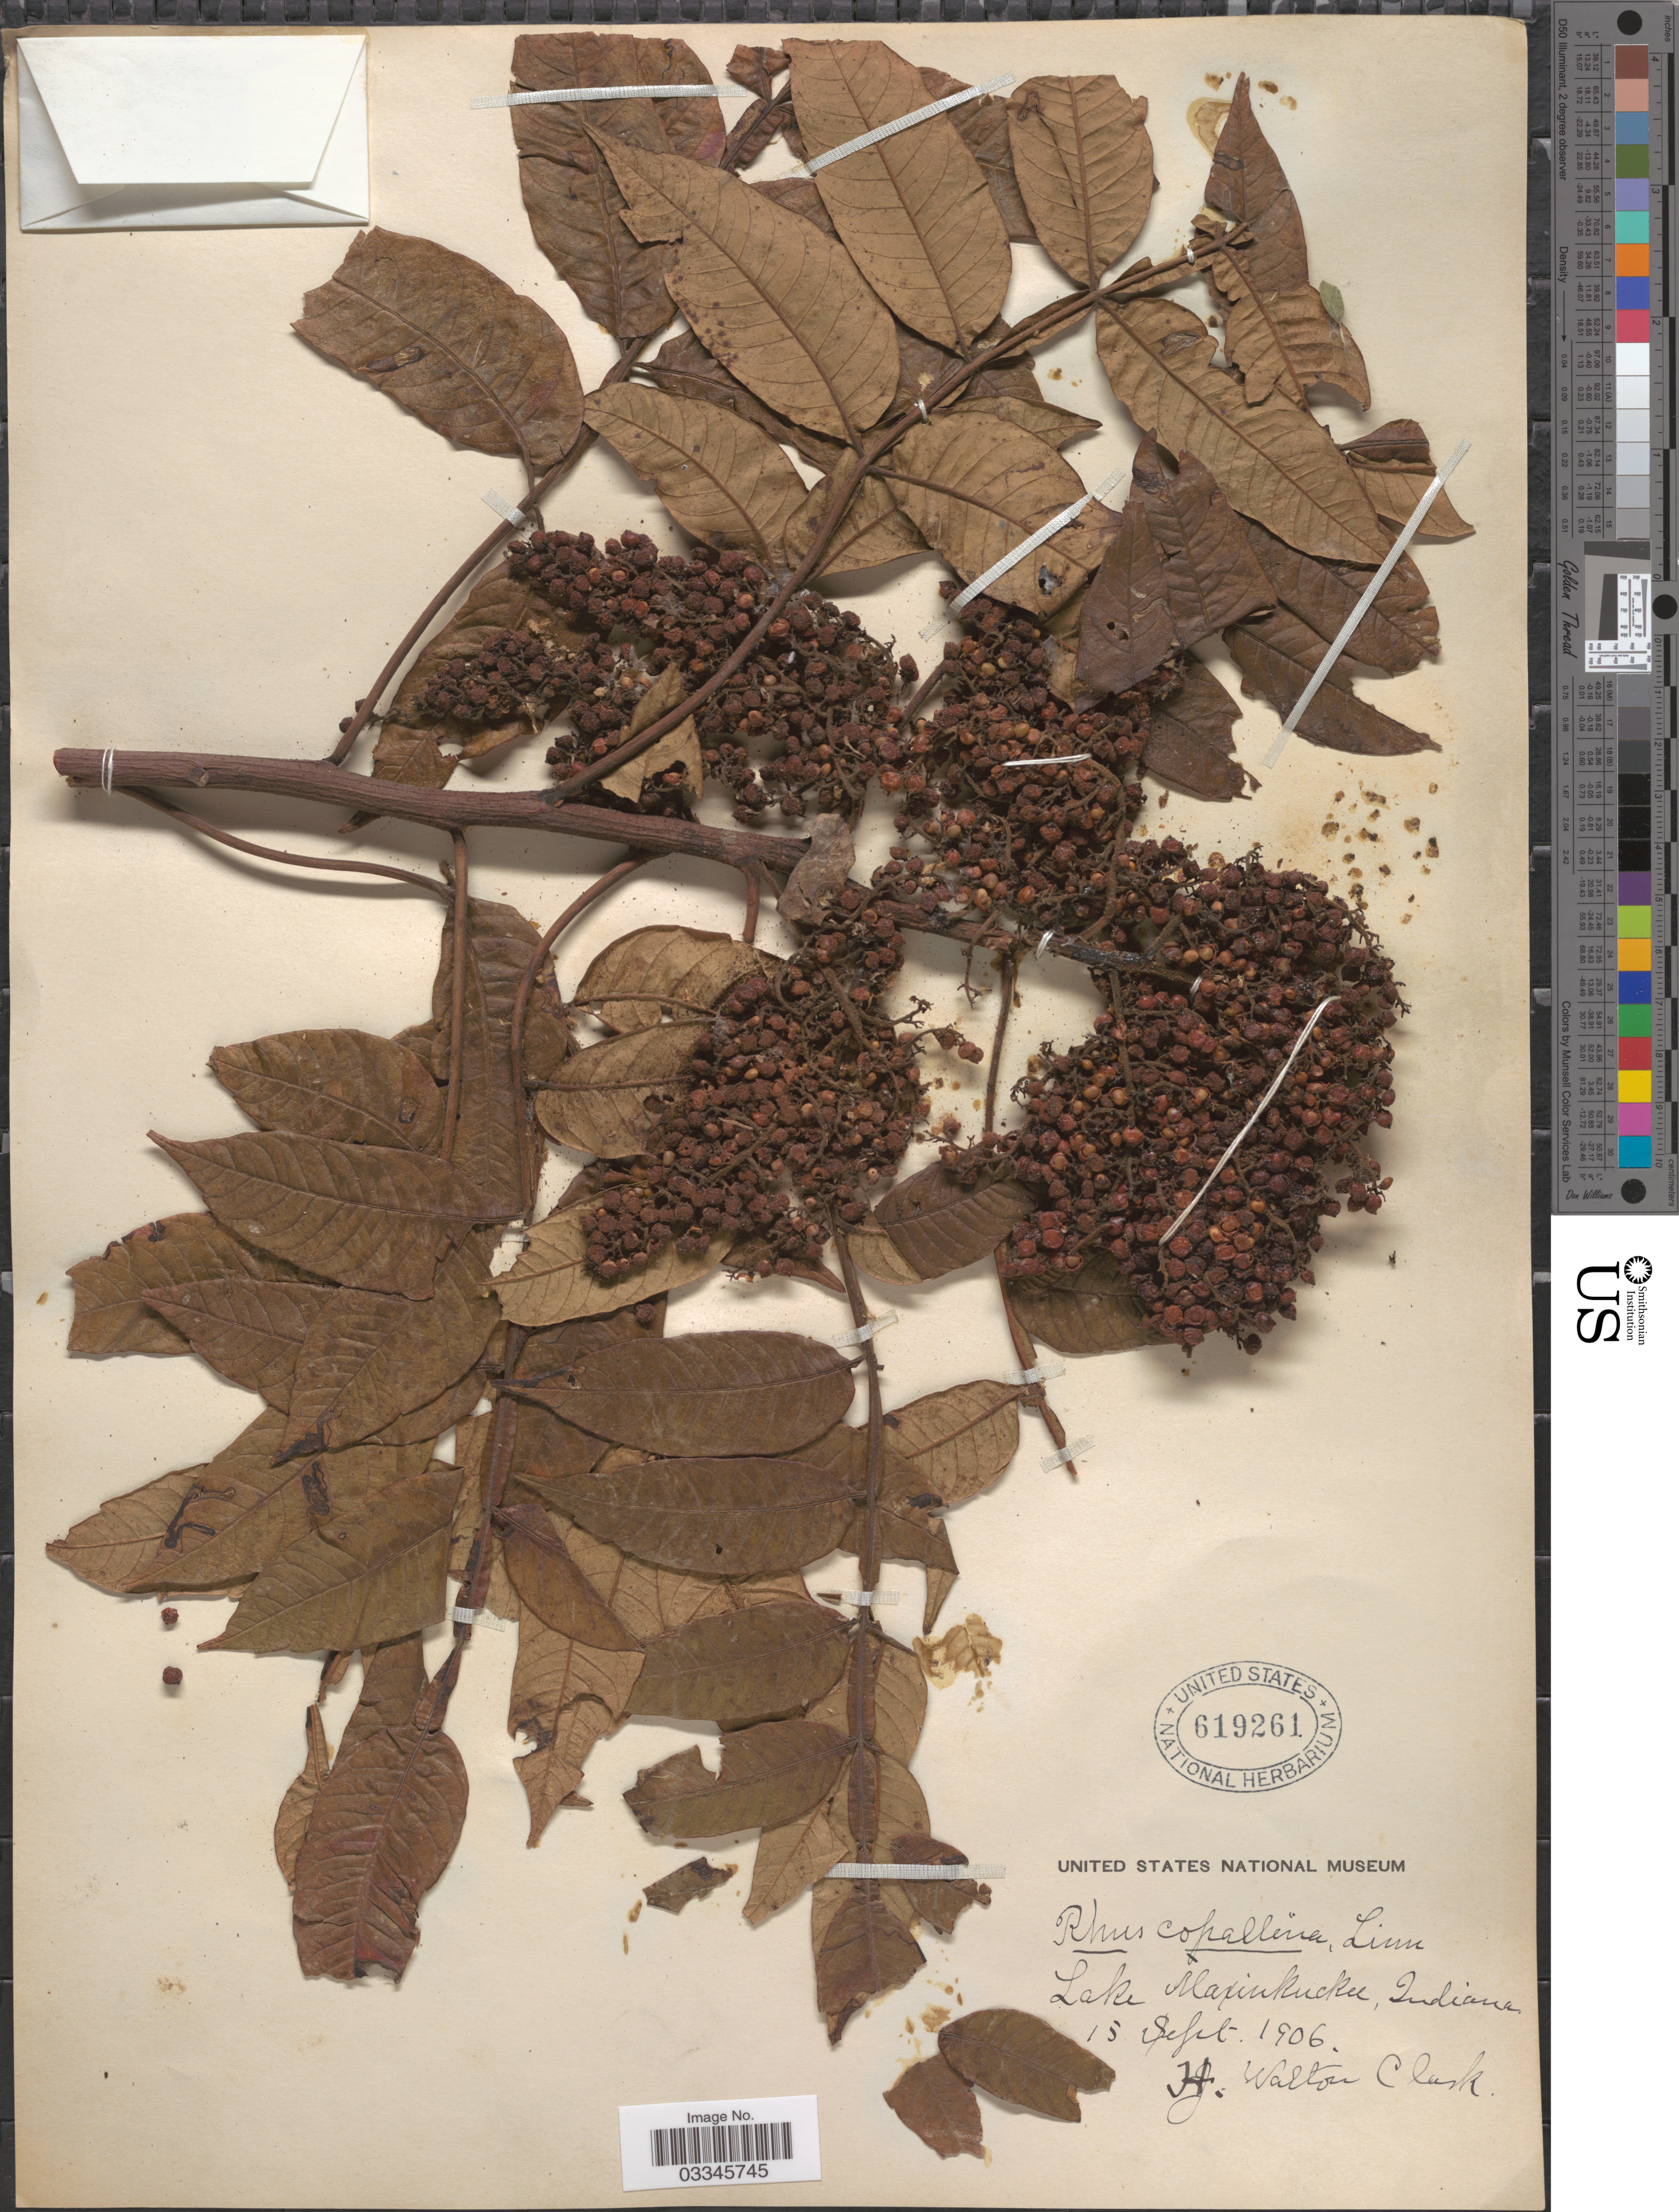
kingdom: Plantae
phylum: Tracheophyta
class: Magnoliopsida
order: Sapindales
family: Anacardiaceae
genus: Rhus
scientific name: Rhus copallinum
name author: L.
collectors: H. W. Clark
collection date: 1906-09-15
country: United States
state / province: Indiana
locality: Lake Maxinkuckee.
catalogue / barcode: US 619261